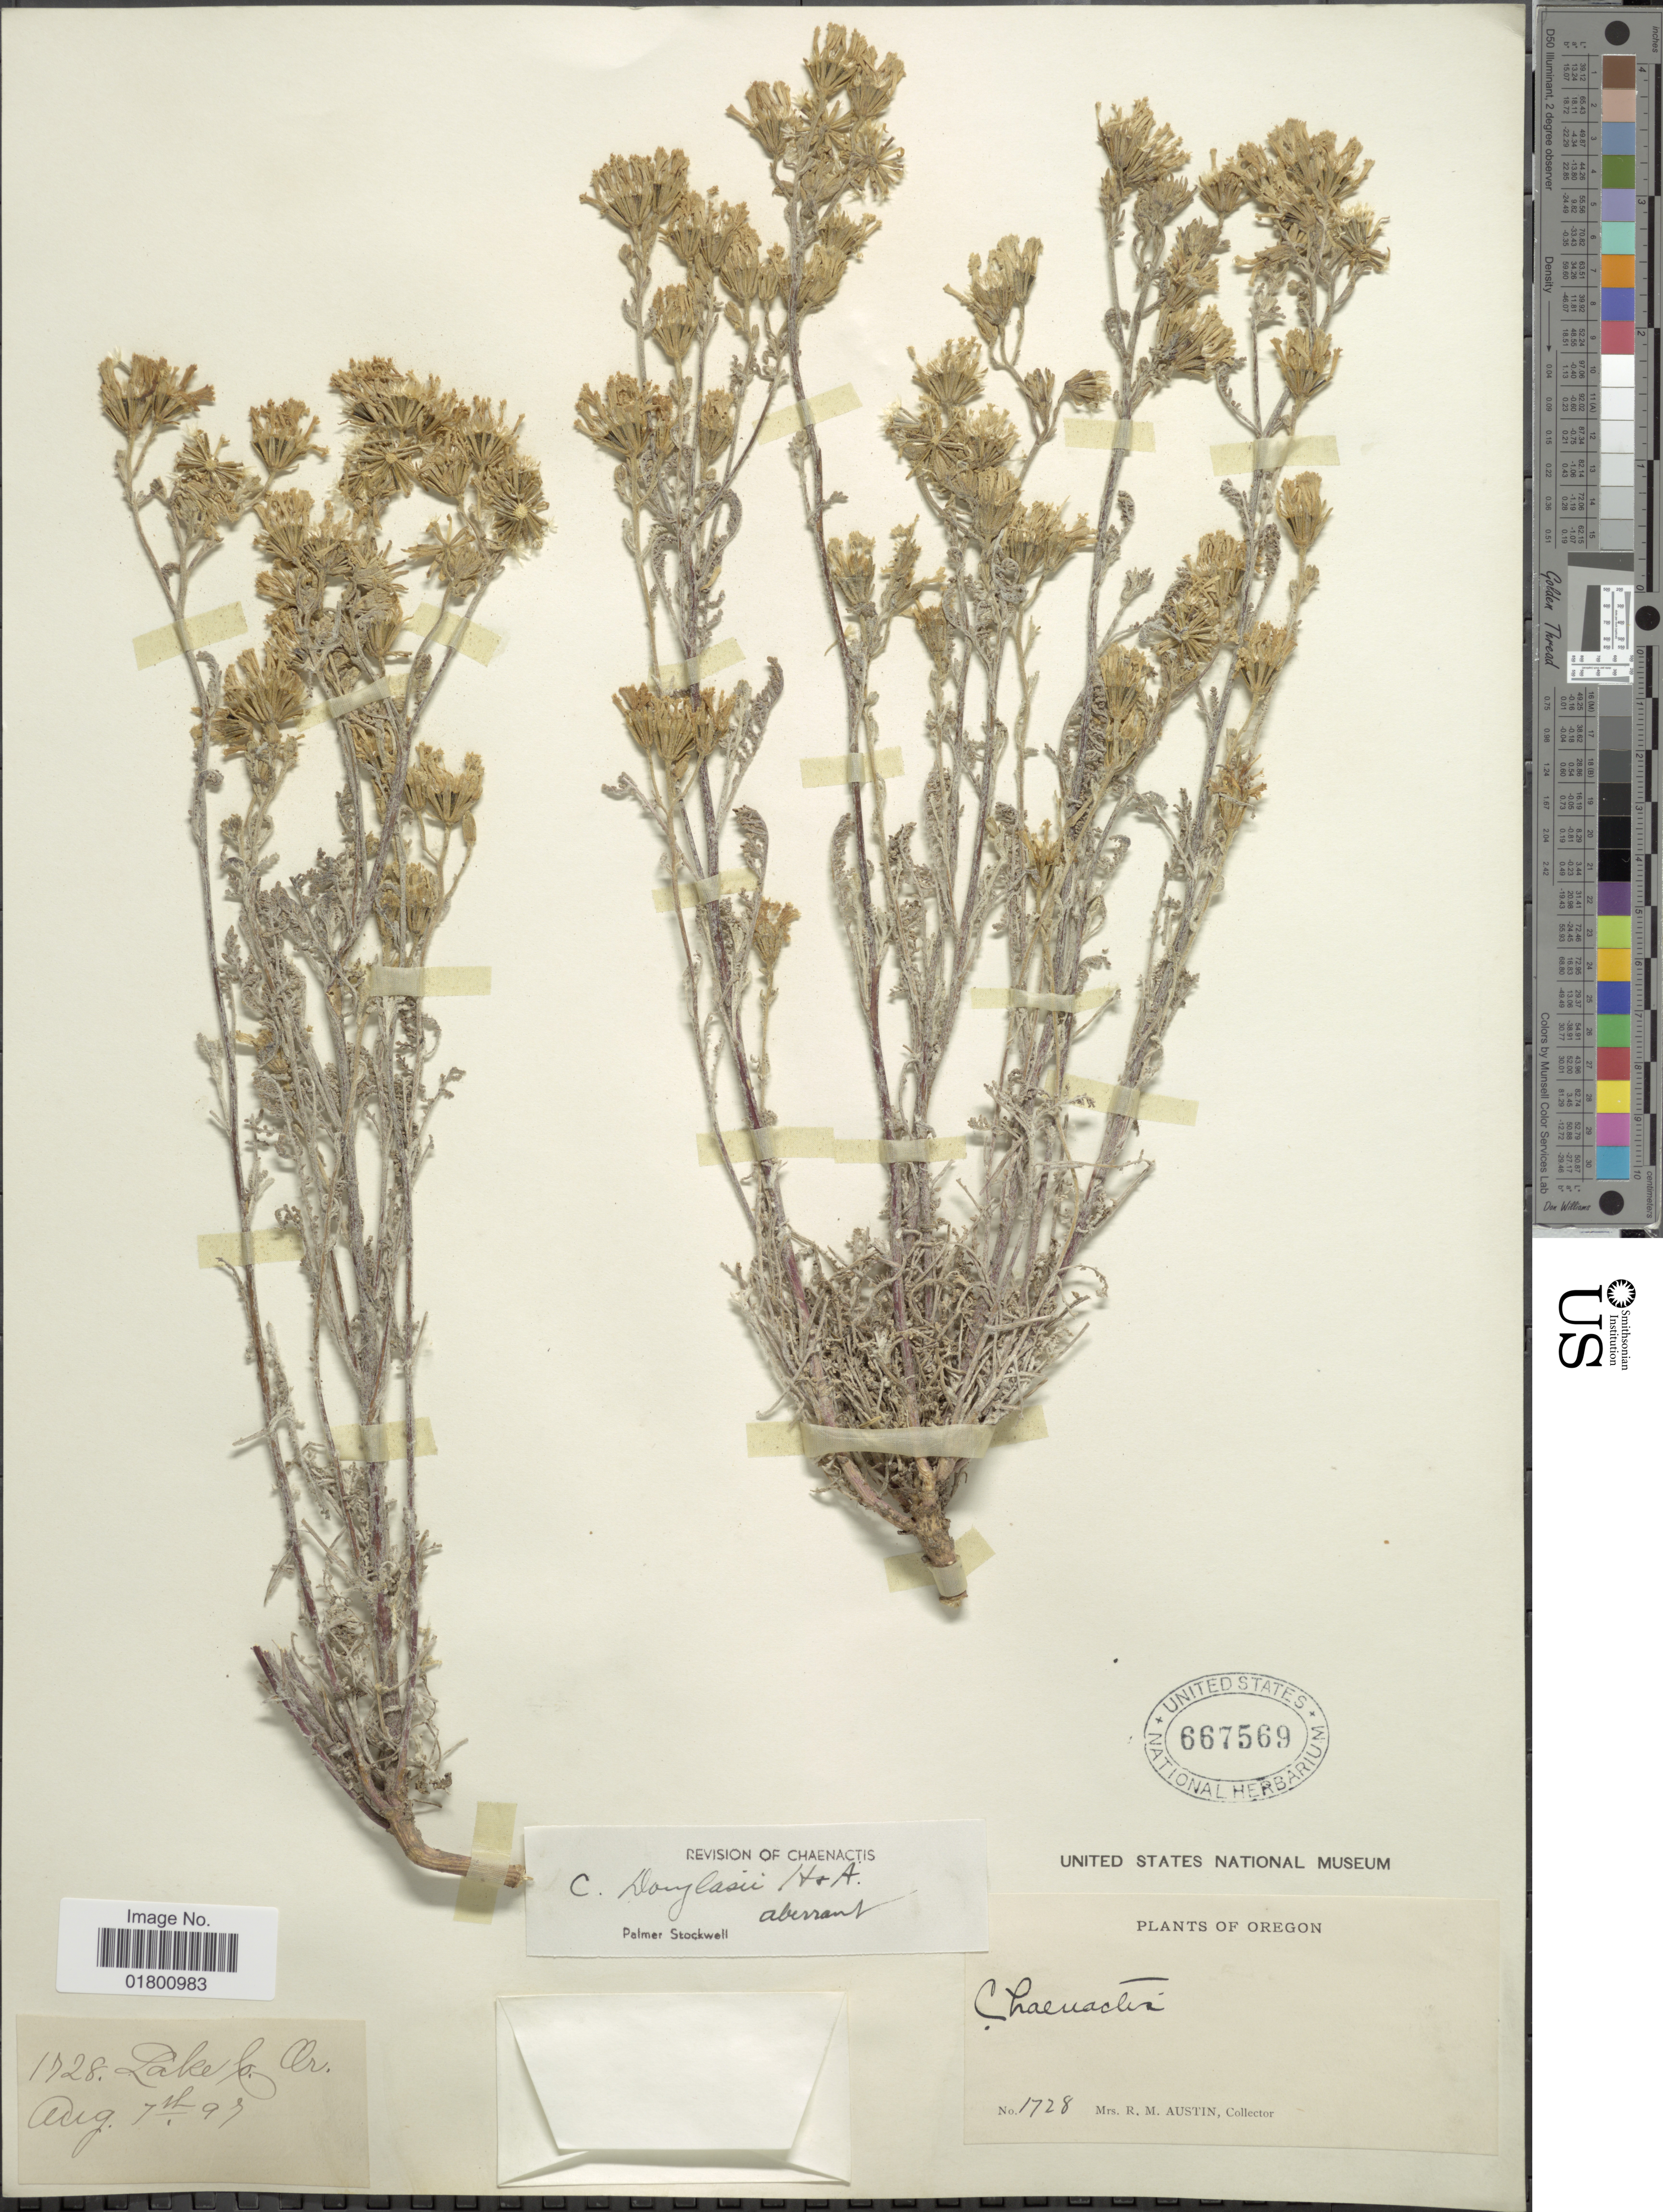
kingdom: Plantae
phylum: Tracheophyta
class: Magnoliopsida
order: Asterales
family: Asteraceae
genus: Chaenactis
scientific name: Chaenactis douglasii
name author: Hook. & Arn.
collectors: R. Austin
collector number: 1728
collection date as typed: Transcribed d/m/y: 7/8/97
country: United States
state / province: Oregon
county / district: Lake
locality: Lake Co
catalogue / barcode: US 667569